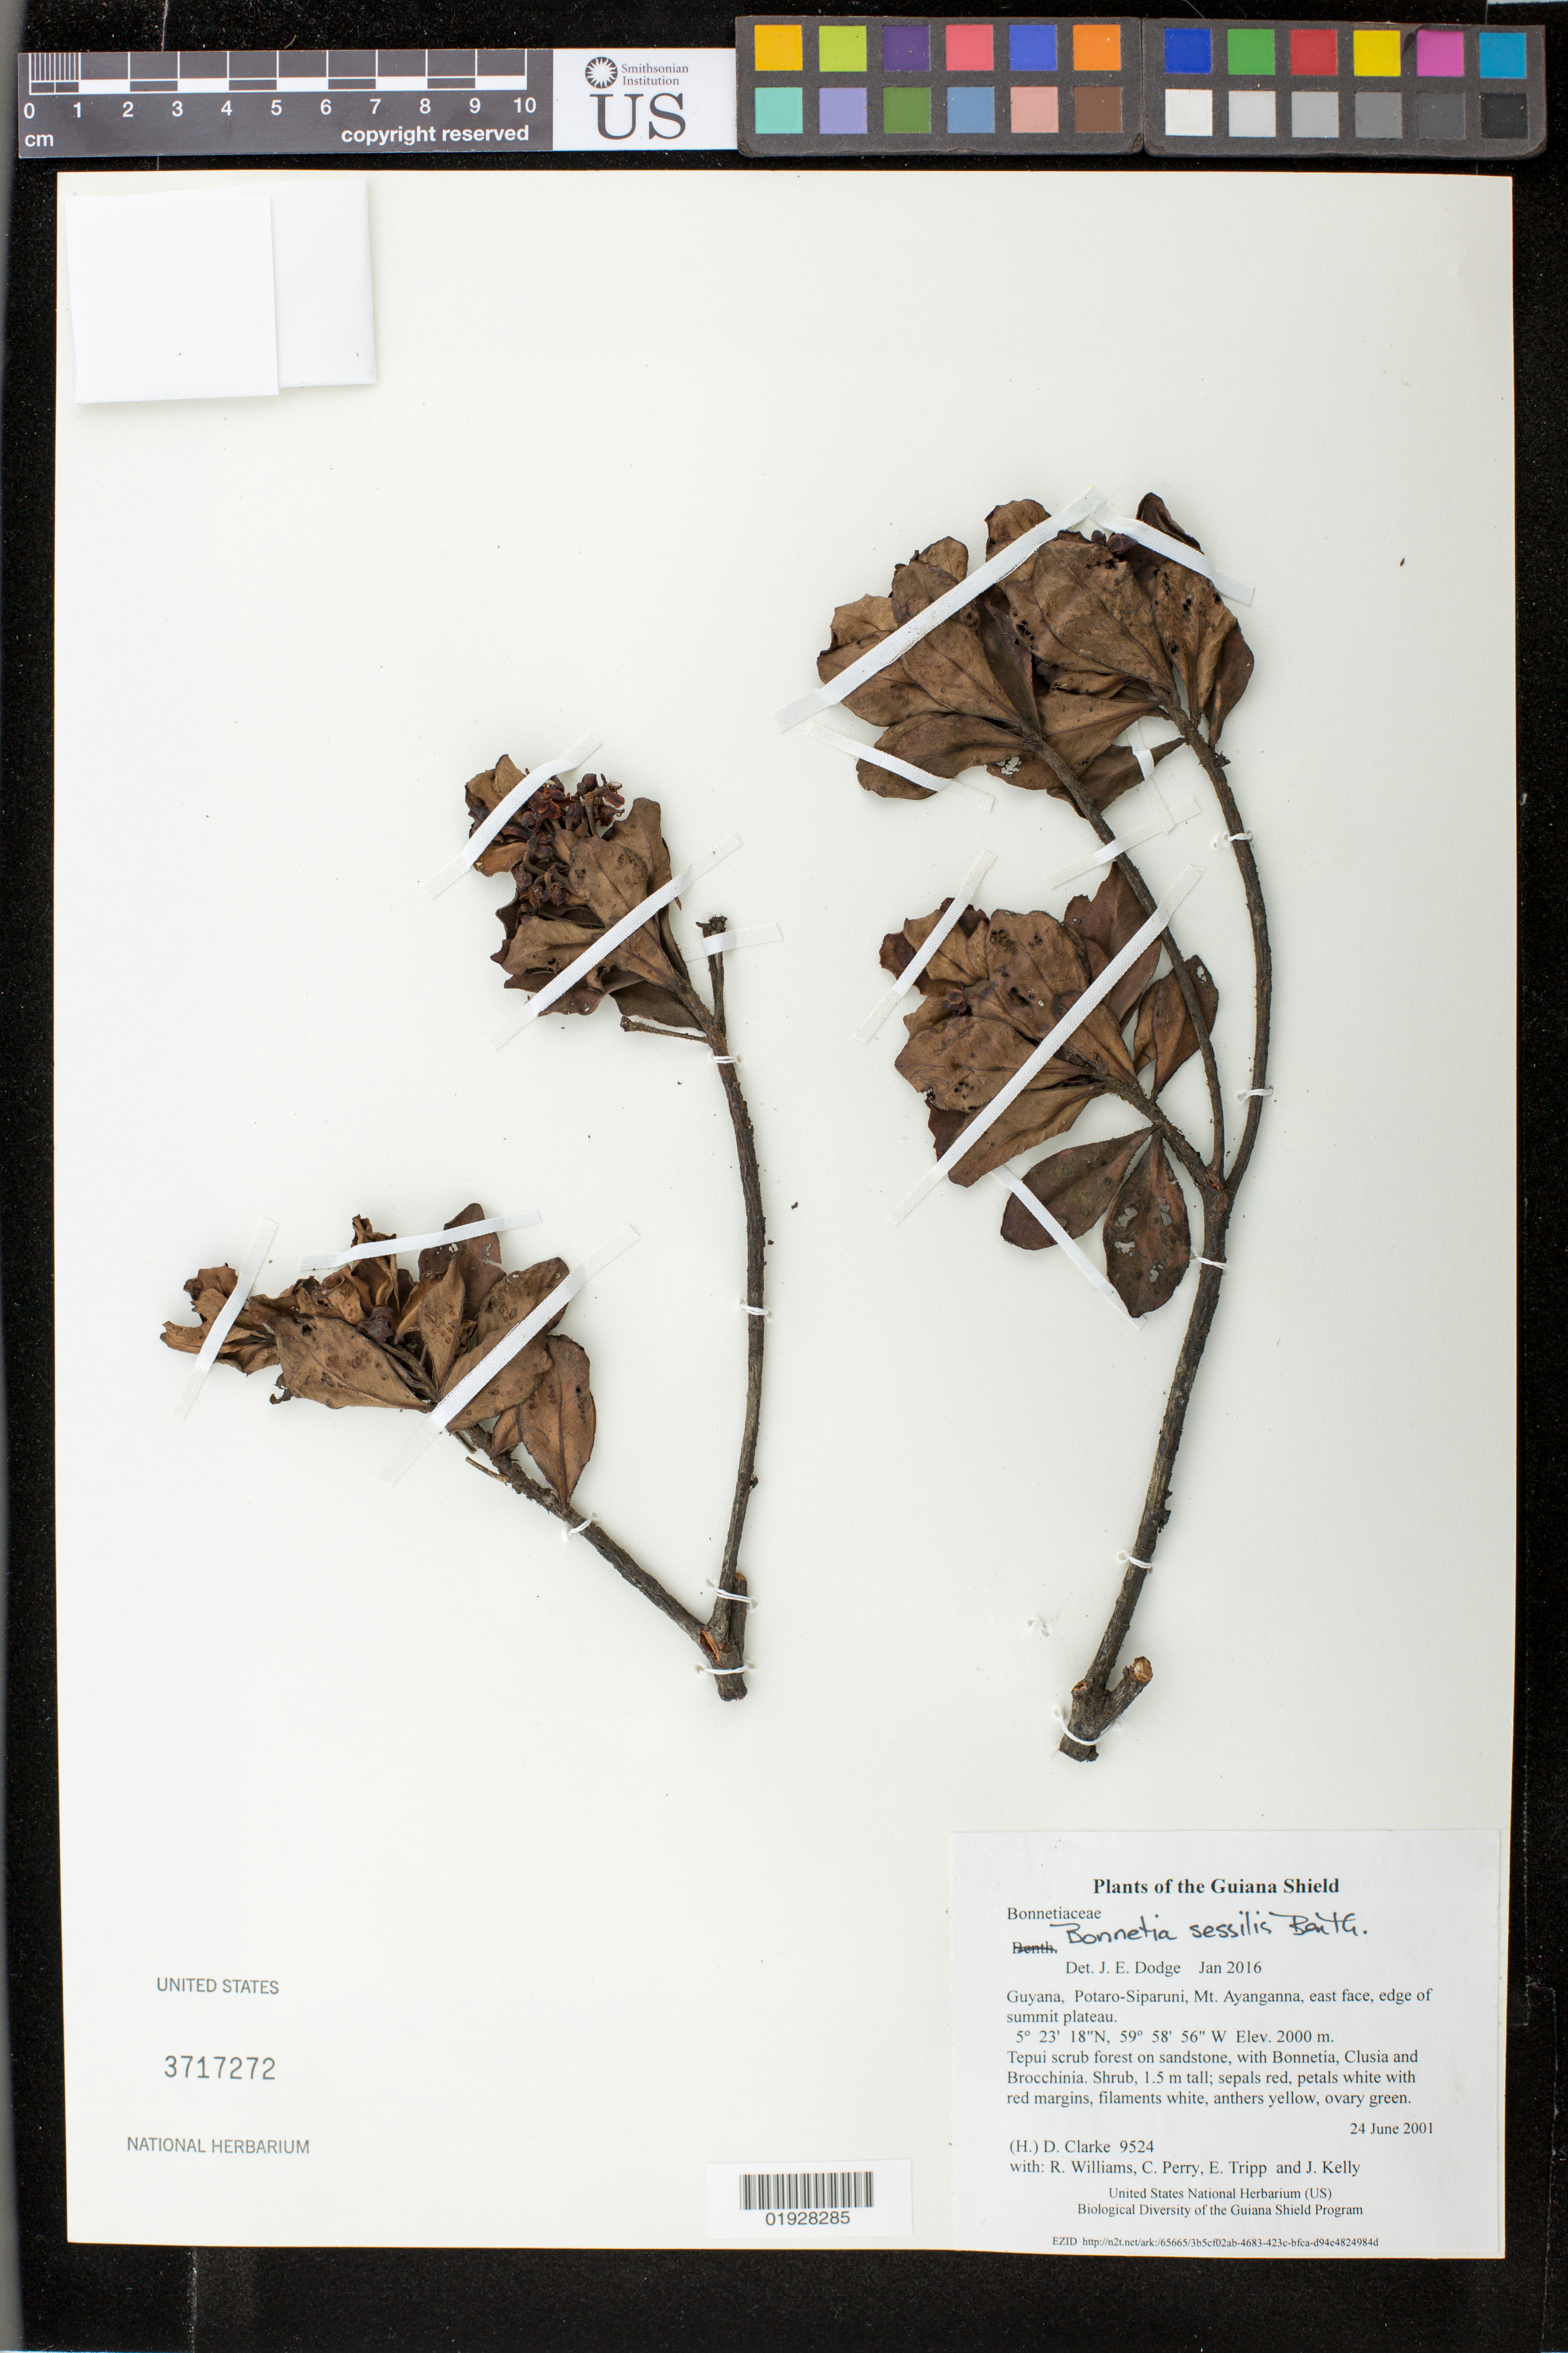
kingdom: Plantae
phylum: Tracheophyta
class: Magnoliopsida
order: Malpighiales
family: Bonnetiaceae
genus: Bonnetia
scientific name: Bonnetia ayangannensis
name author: Barbosa-Silva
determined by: Barbosa-Silva, R. G.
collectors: H. D. Clarke, R. Williams, C. Perry, E. Tripp & J. Kelly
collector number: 9524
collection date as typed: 24 June 2001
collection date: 2001-06-24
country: Guyana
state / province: Potaro-Siparuni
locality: Mt. Ayanganna, east face, edge of summit plateau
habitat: Tepui scrub forest on sandstone, with Bonnetia, Clusia and Brocchinia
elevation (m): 2000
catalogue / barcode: US 3717272